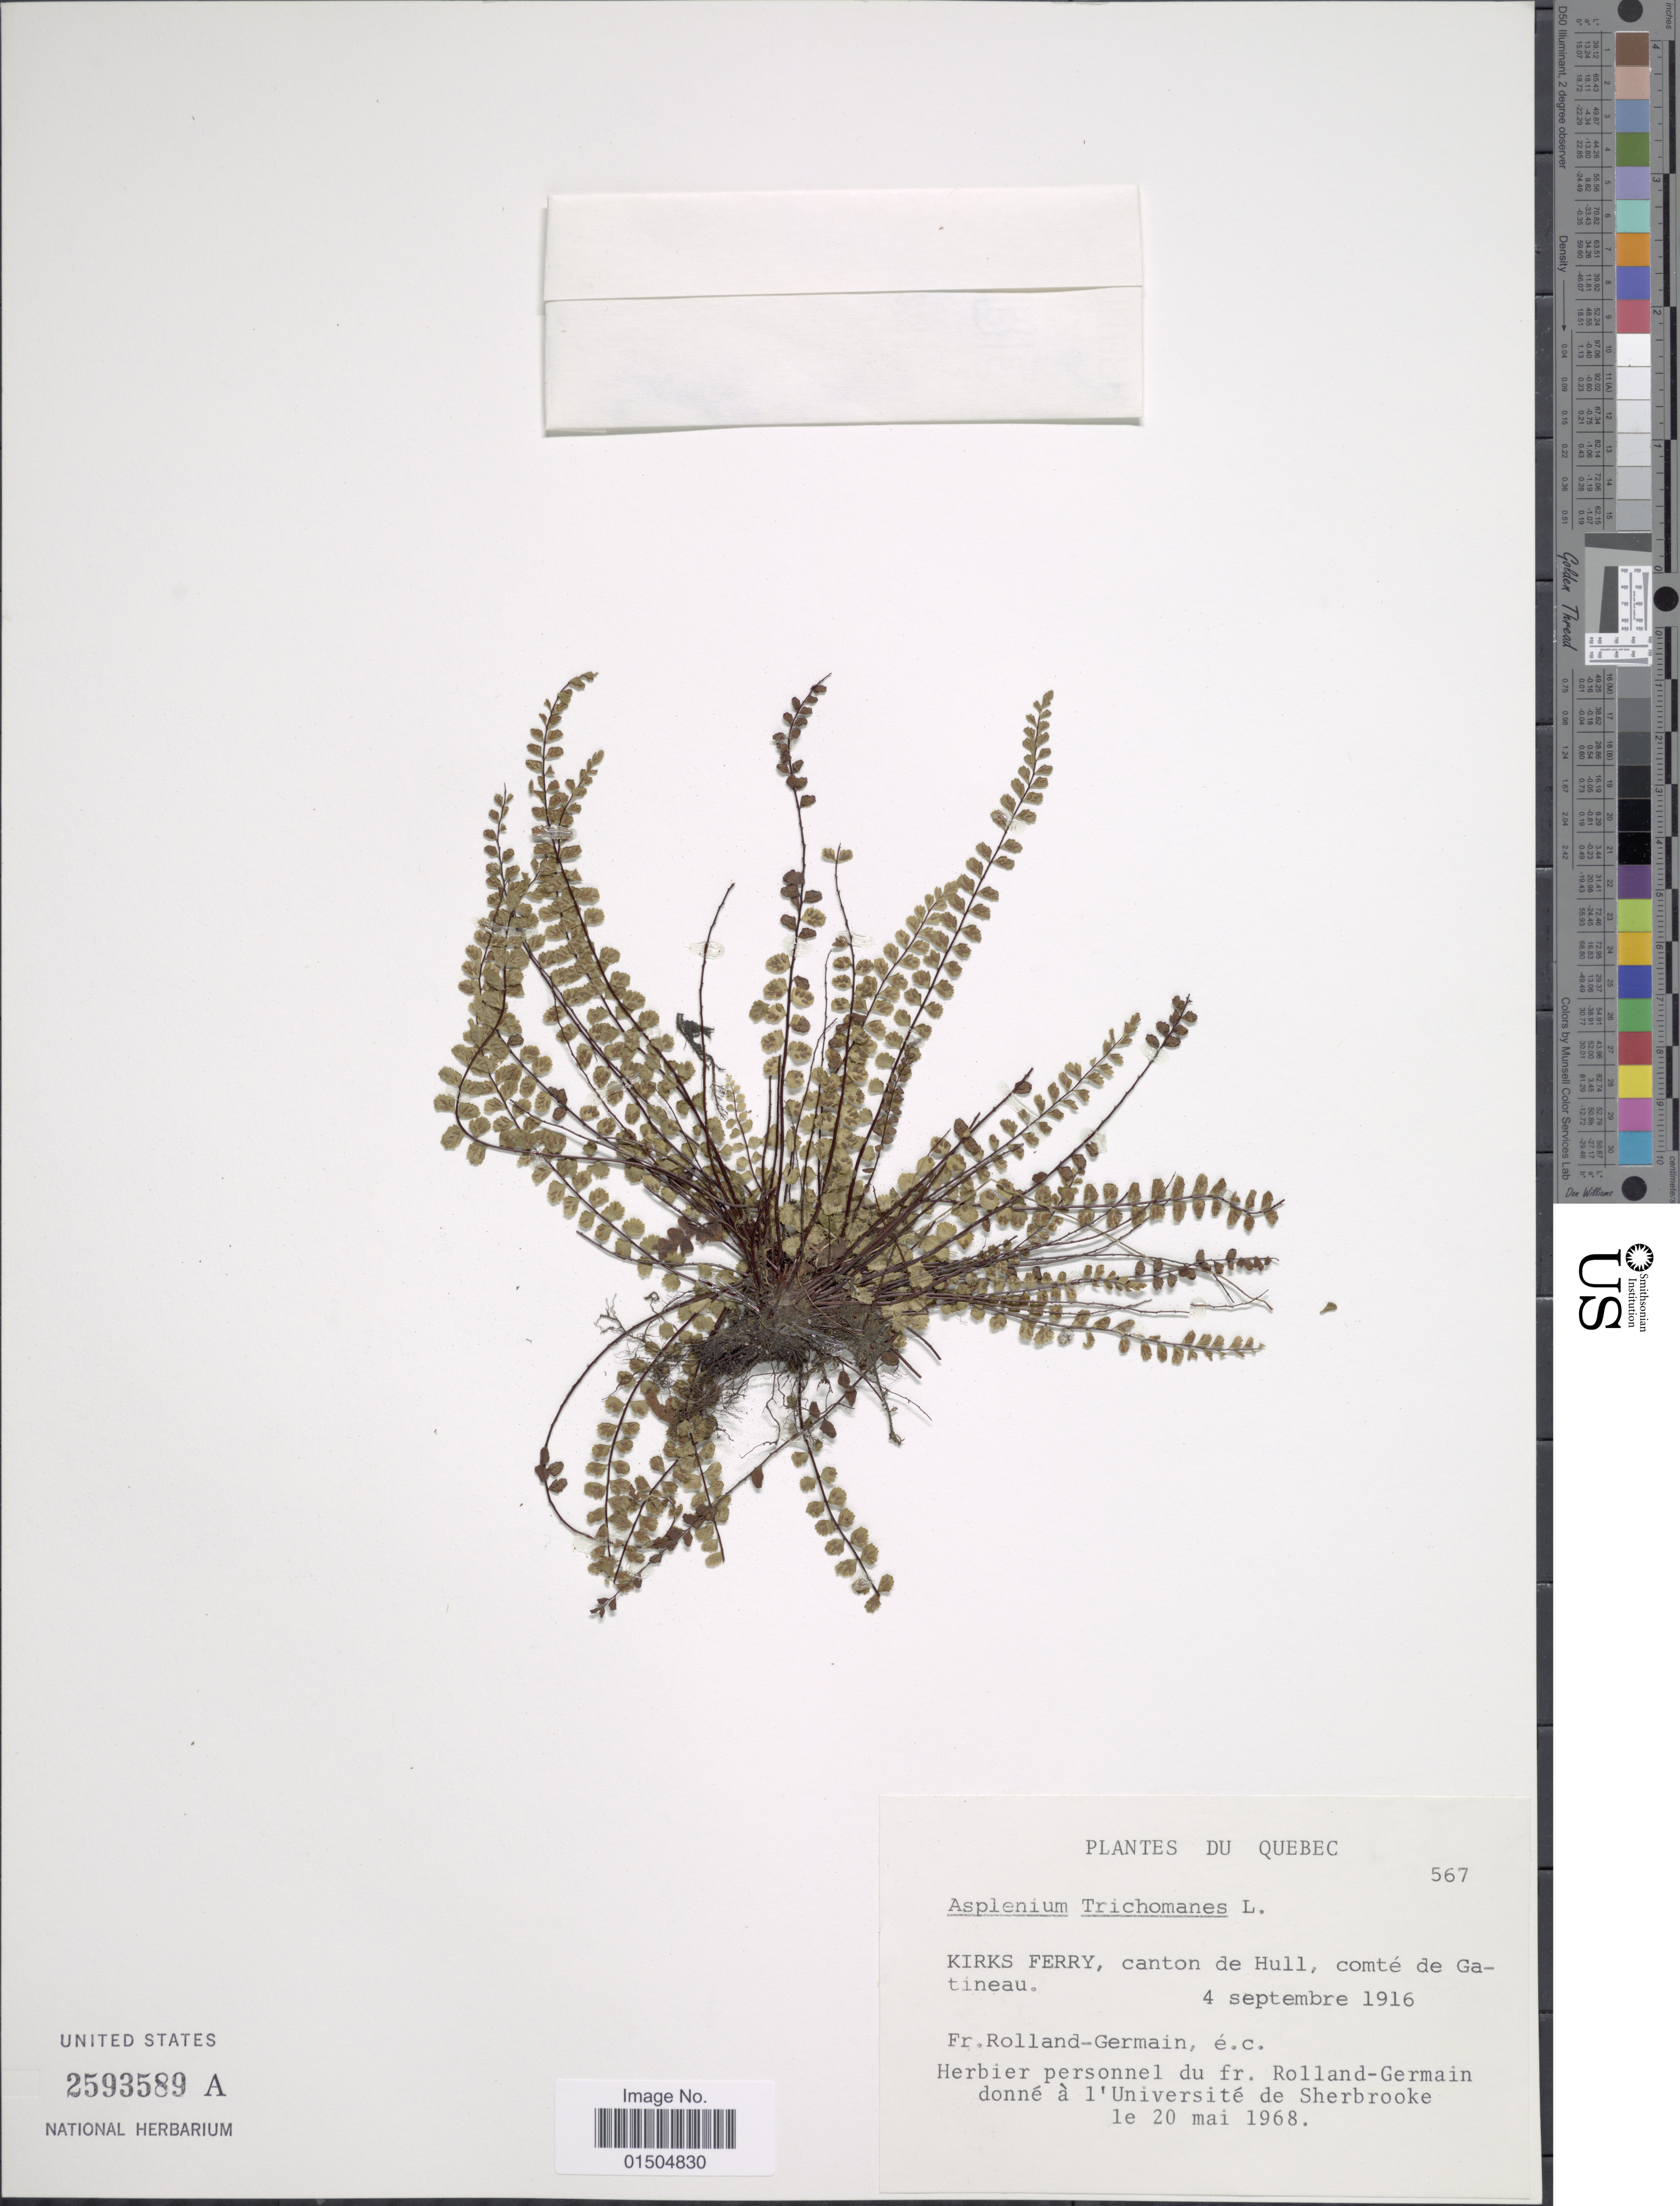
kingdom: Plantae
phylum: Tracheophyta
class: Polypodiopsida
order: Polypodiales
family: Aspleniaceae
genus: Asplenium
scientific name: Asplenium trichomanes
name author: L.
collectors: Rolland-Germain & et al.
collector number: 567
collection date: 1916-09-04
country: Canada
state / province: Quebec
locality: Kirks Ferry, canton de Hull, comté de Gatineau.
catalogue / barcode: US 2593589A